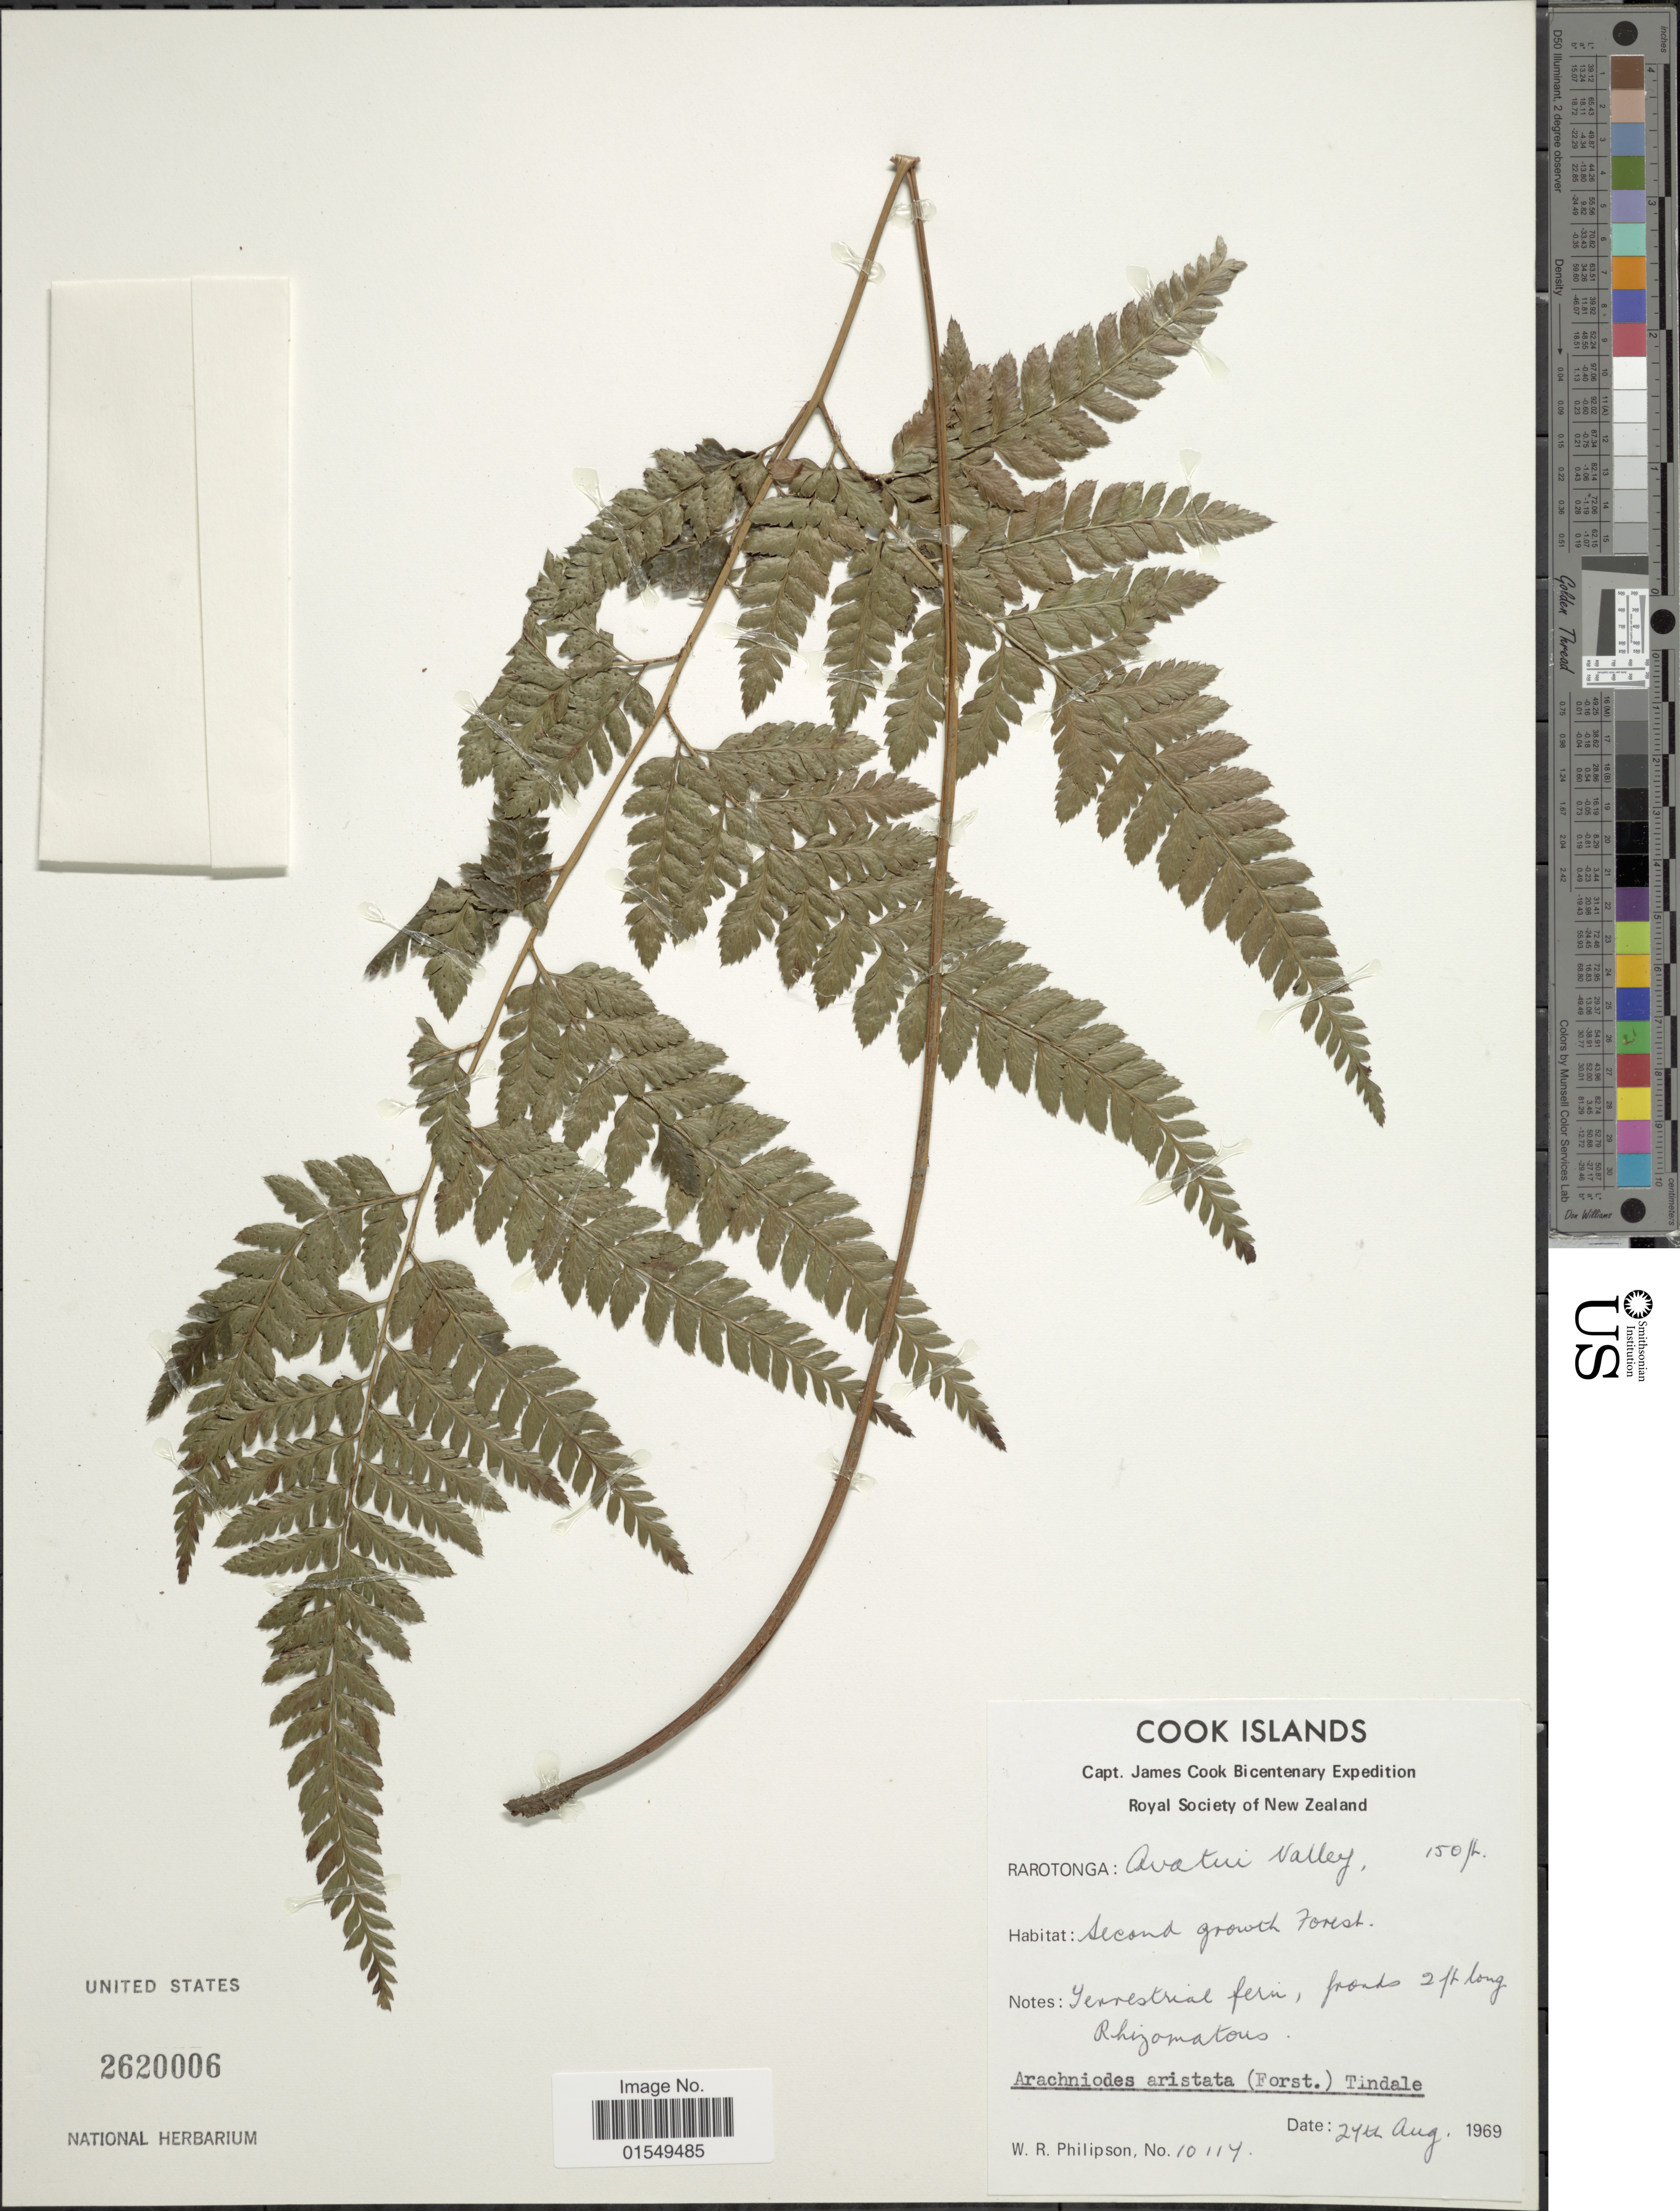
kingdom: Plantae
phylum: Tracheophyta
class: Polypodiopsida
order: Polypodiales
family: Dryopteridaceae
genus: Arachniodes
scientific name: Arachniodes aristata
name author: (G. Forst.) Tindale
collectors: W. R. Philipson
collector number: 10117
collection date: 1969-08-27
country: Cook Islands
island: Rarotonga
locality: Rarotonga: Avatui Valley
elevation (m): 46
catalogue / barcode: US 2620006